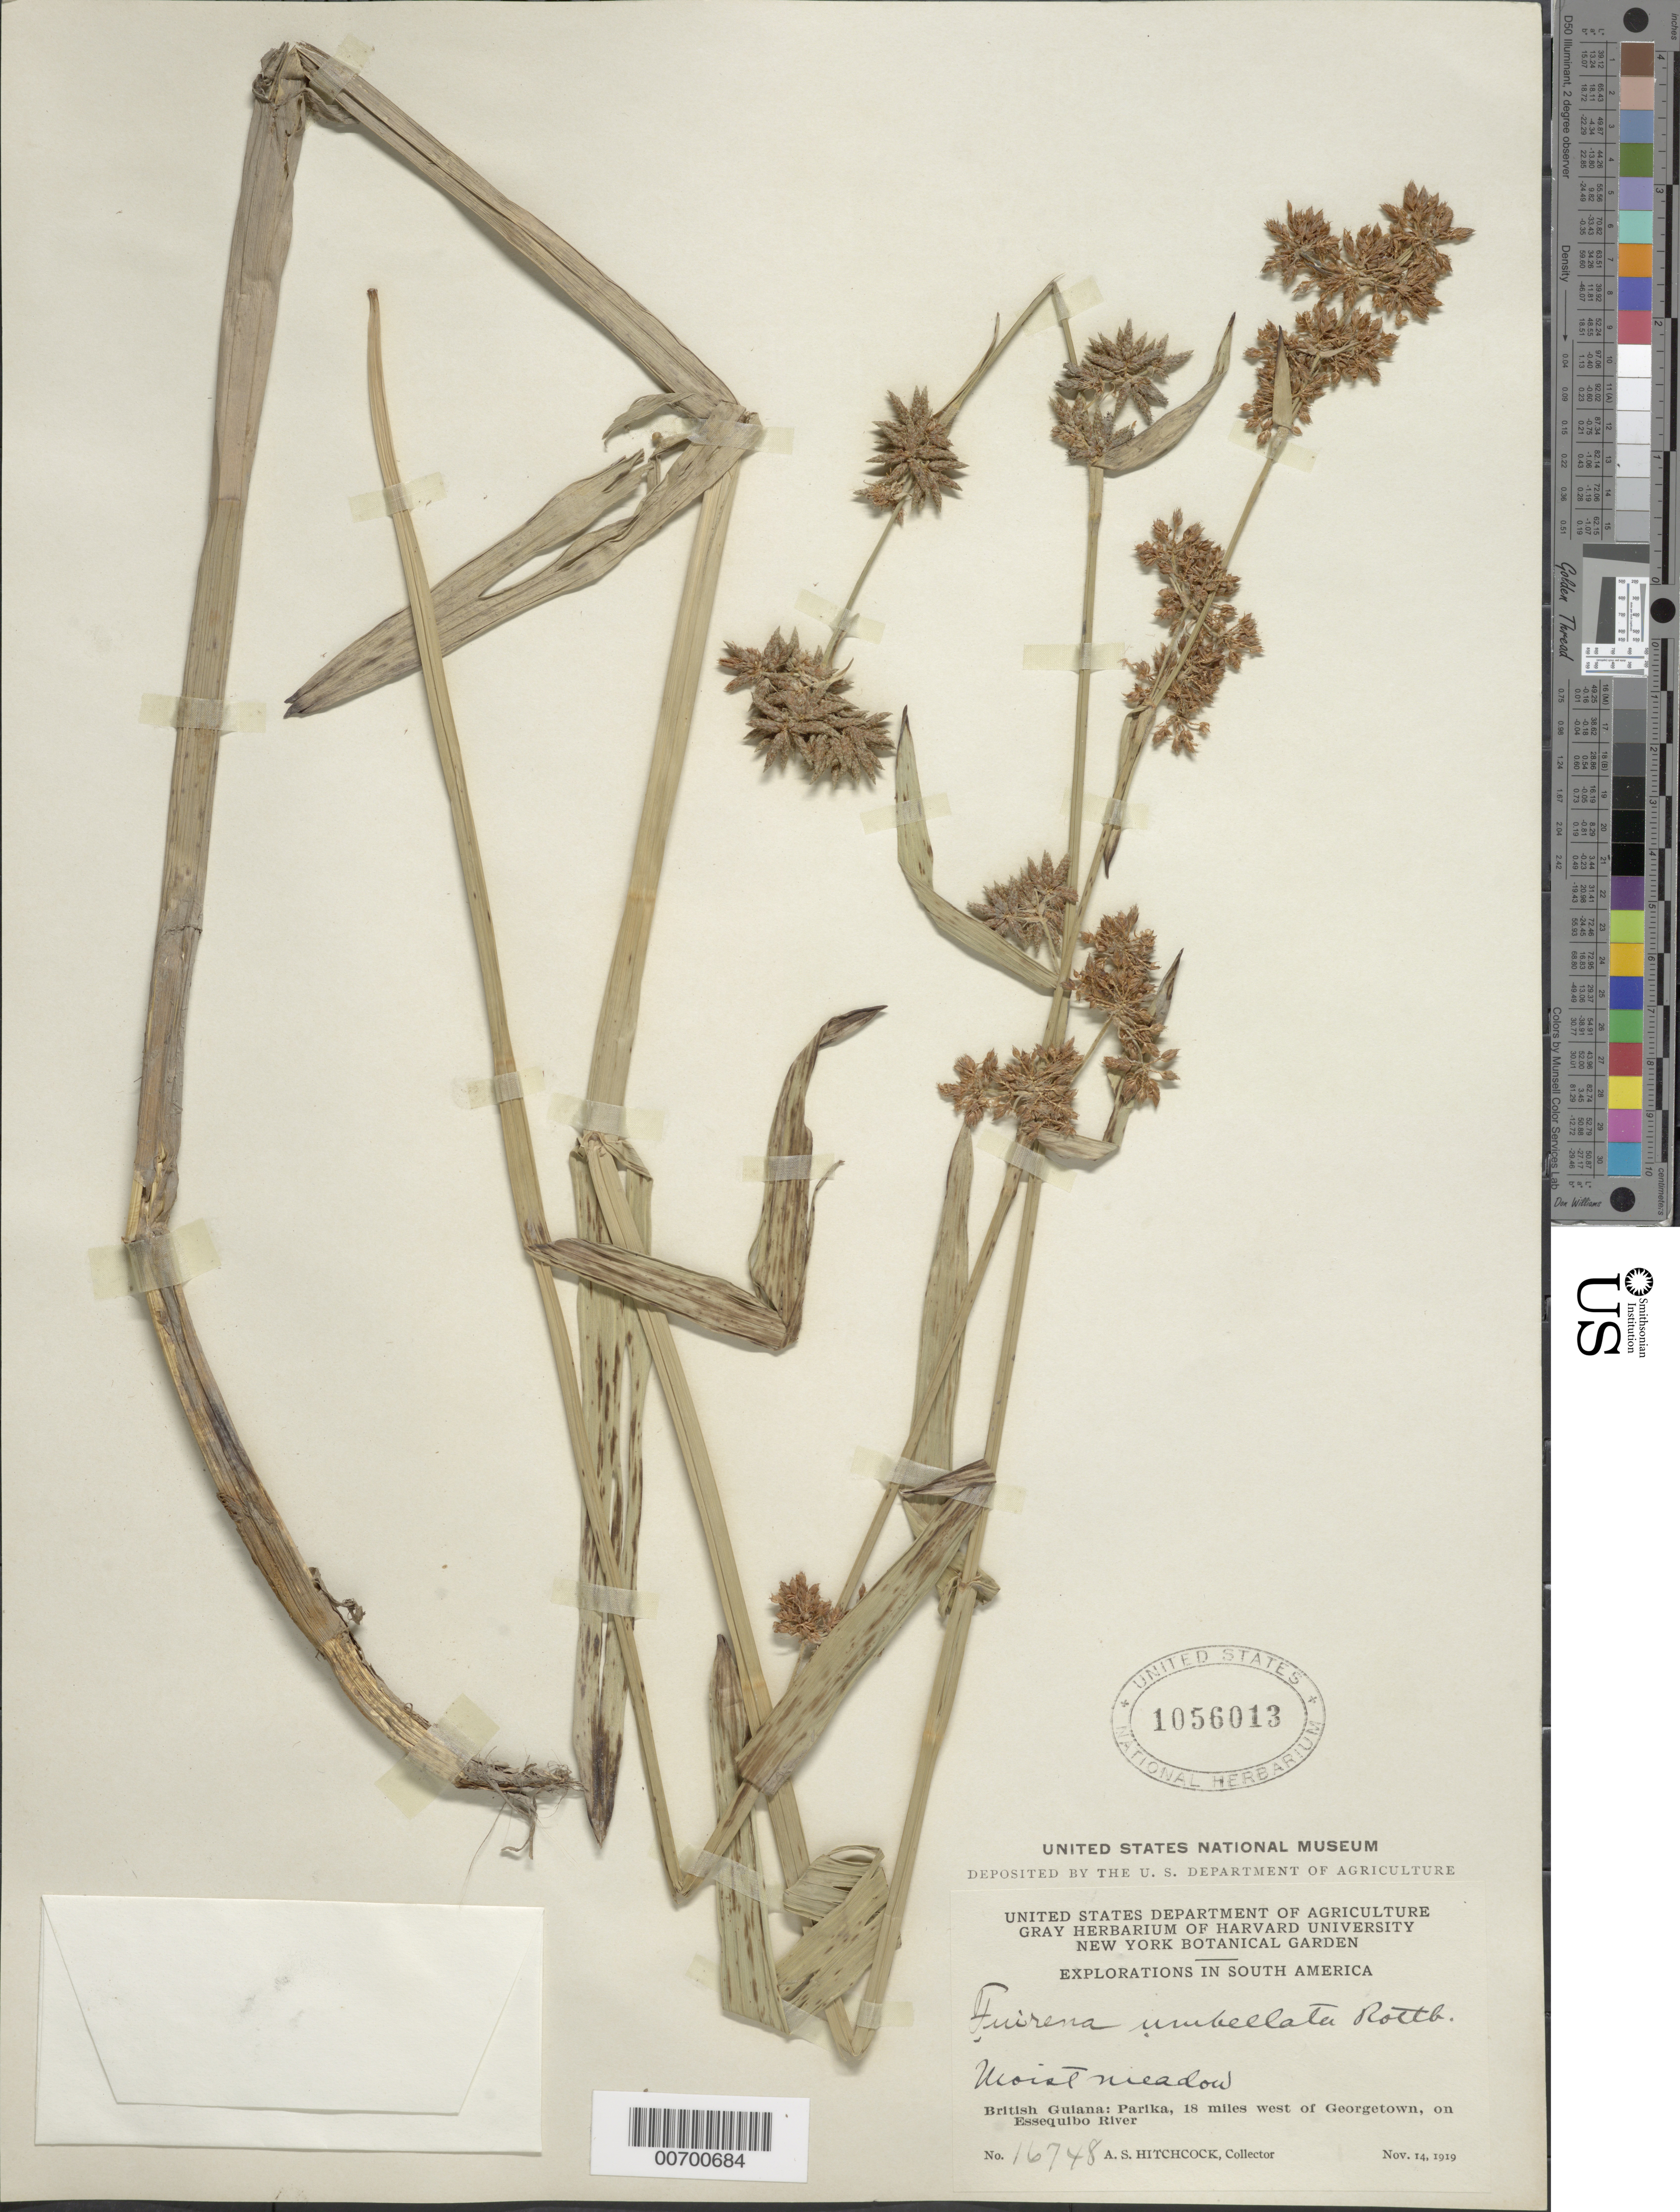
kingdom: Plantae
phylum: Tracheophyta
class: Liliopsida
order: Poales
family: Cyperaceae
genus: Fuirena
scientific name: Fuirena umbellata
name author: Rottb.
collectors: A. S. Hitchcock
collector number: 16748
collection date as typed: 14-Nov-19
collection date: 1919-11-14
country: Guyana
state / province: Essequibo Isl-W. Demerara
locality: Parika, 18 mi. W of Georgetown, on Essequibo R.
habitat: Moist meadow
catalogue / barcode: US 1056013